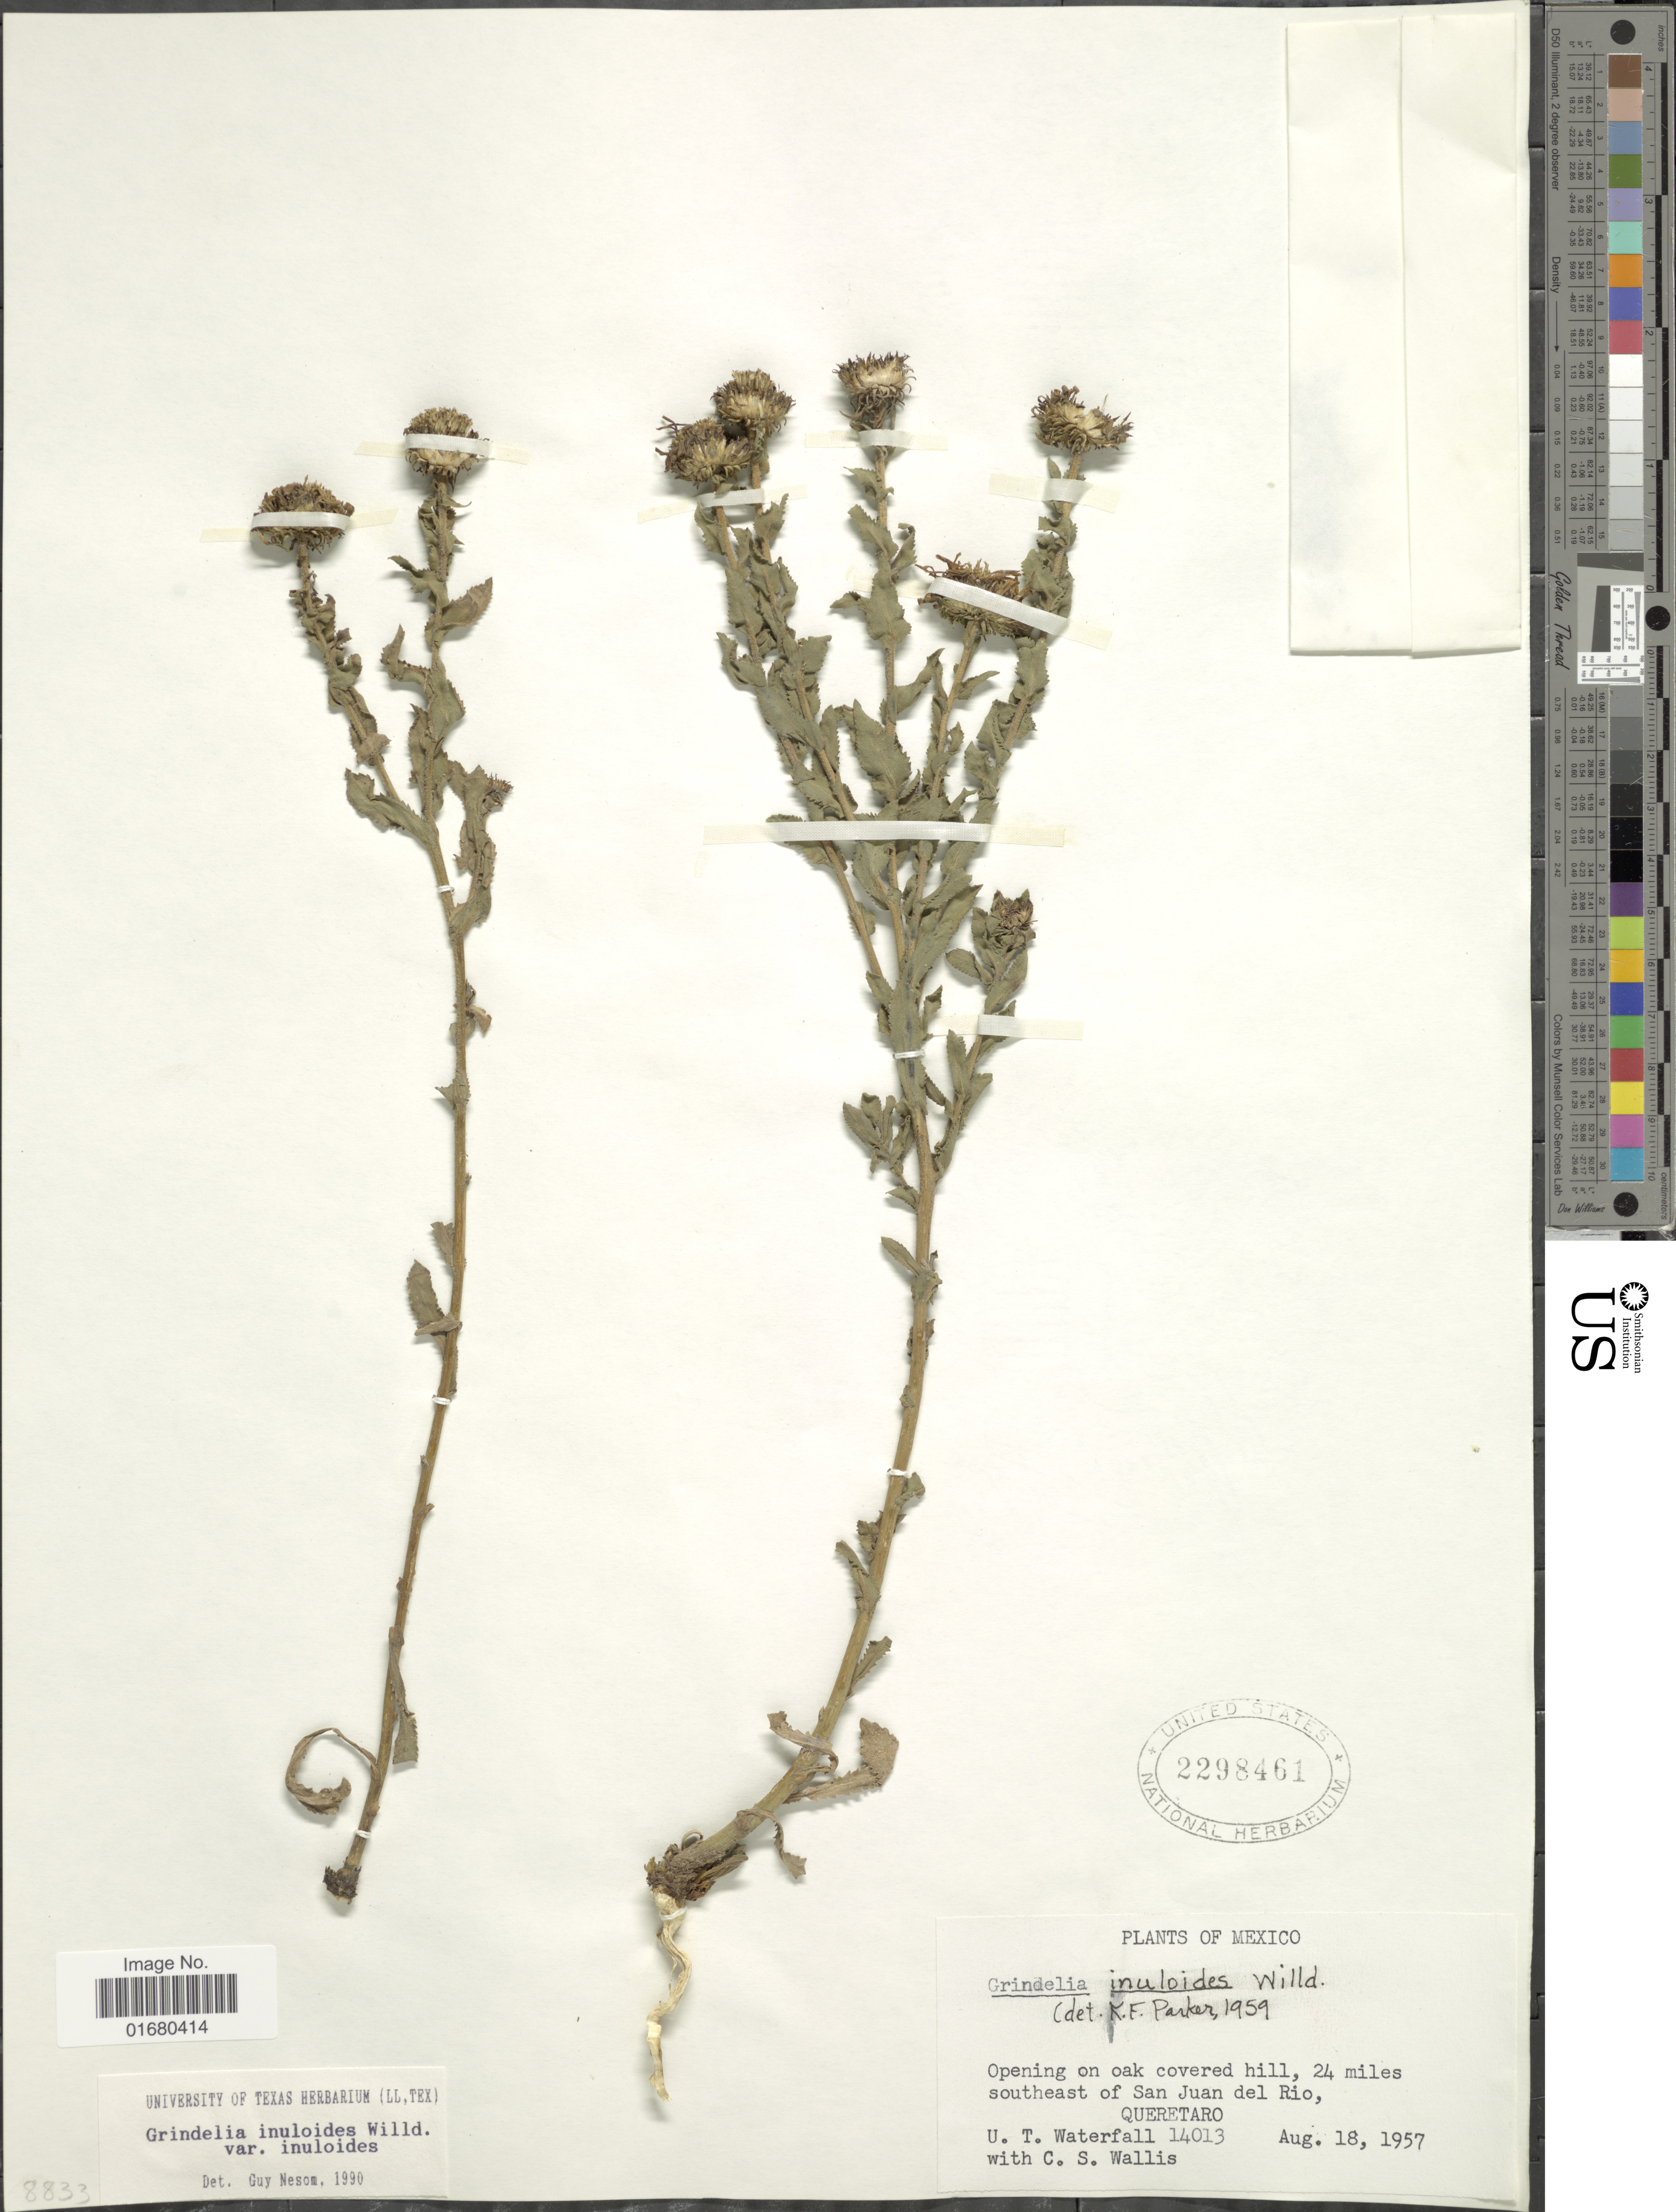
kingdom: Plantae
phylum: Tracheophyta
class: Magnoliopsida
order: Asterales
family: Asteraceae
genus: Grindelia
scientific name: Grindelia inuloides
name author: Willd.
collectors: U. T. Waterfall & C. S. Wallis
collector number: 14013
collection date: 1957-08-18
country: Mexico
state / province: Querétaro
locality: Opening on oak covered hill, 24 miles southeast of San Juan del Rio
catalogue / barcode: US 2298461